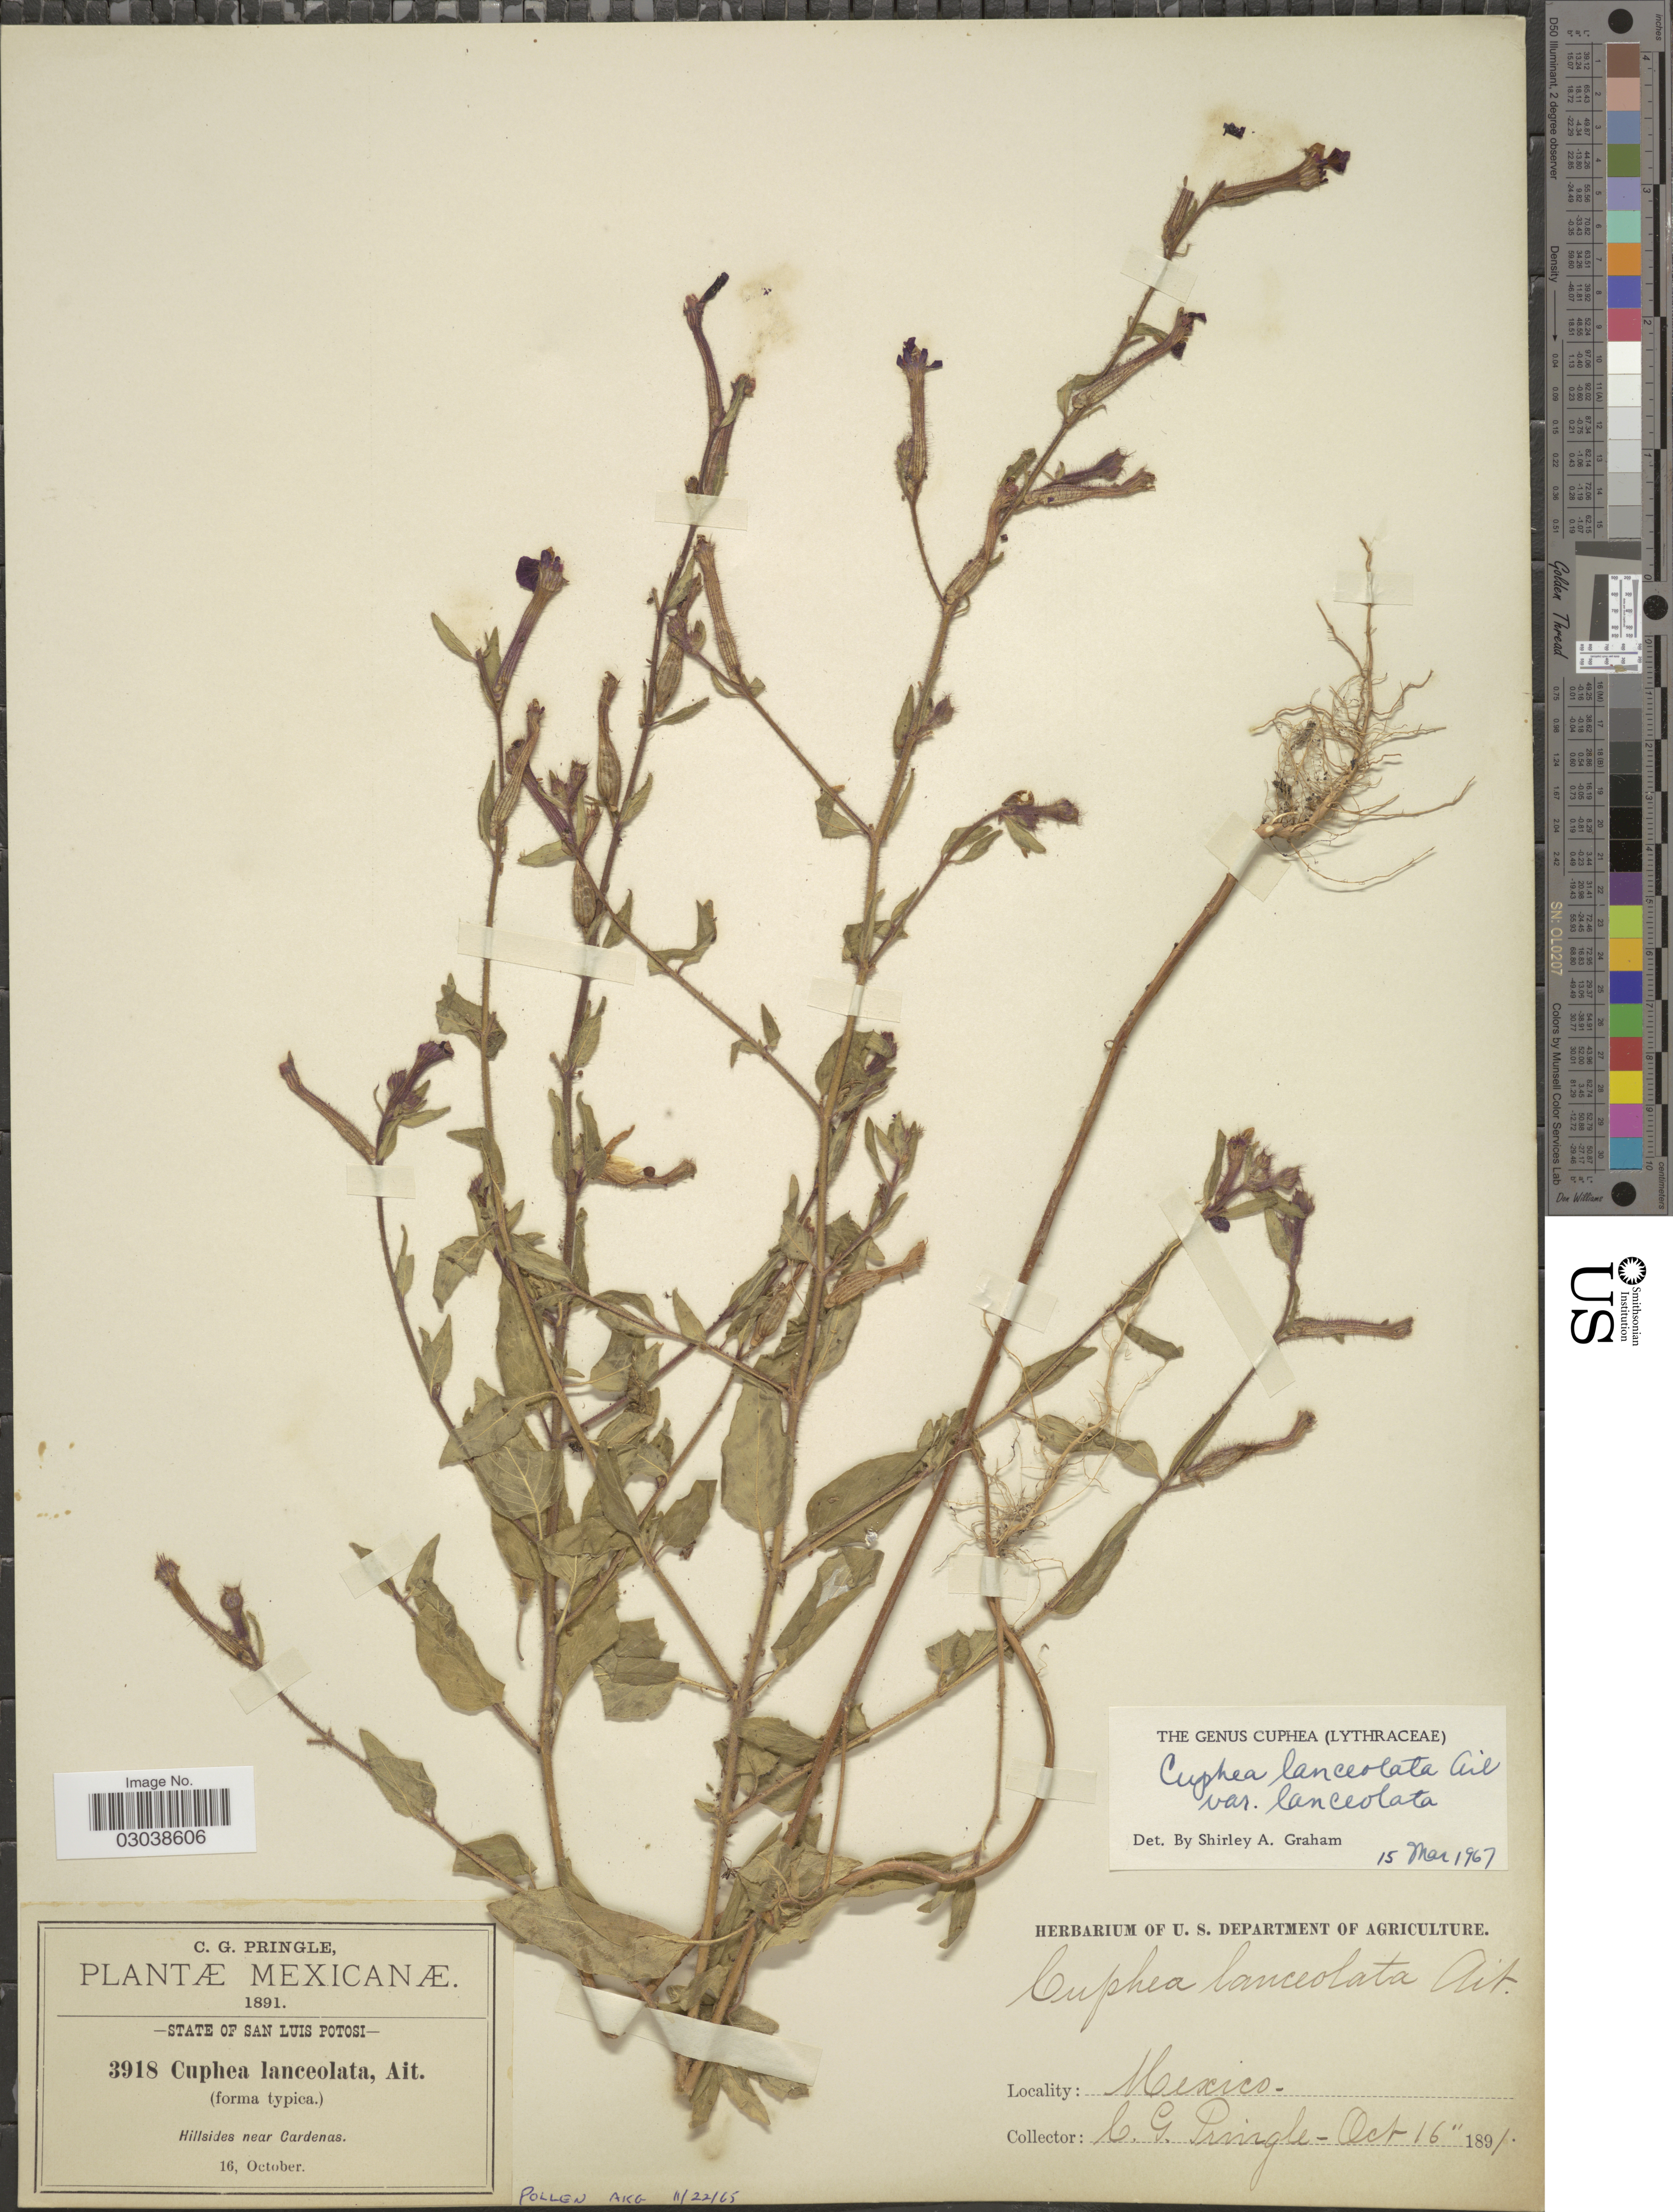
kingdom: Plantae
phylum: Tracheophyta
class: Magnoliopsida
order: Myrtales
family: Lythraceae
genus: Cuphea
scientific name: Cuphea lanceolata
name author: W.T. Aiton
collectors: C. G. Pringle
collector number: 3918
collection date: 1891-10-16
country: Mexico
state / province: San Luis Potosí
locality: Hillsides near Cardenas.